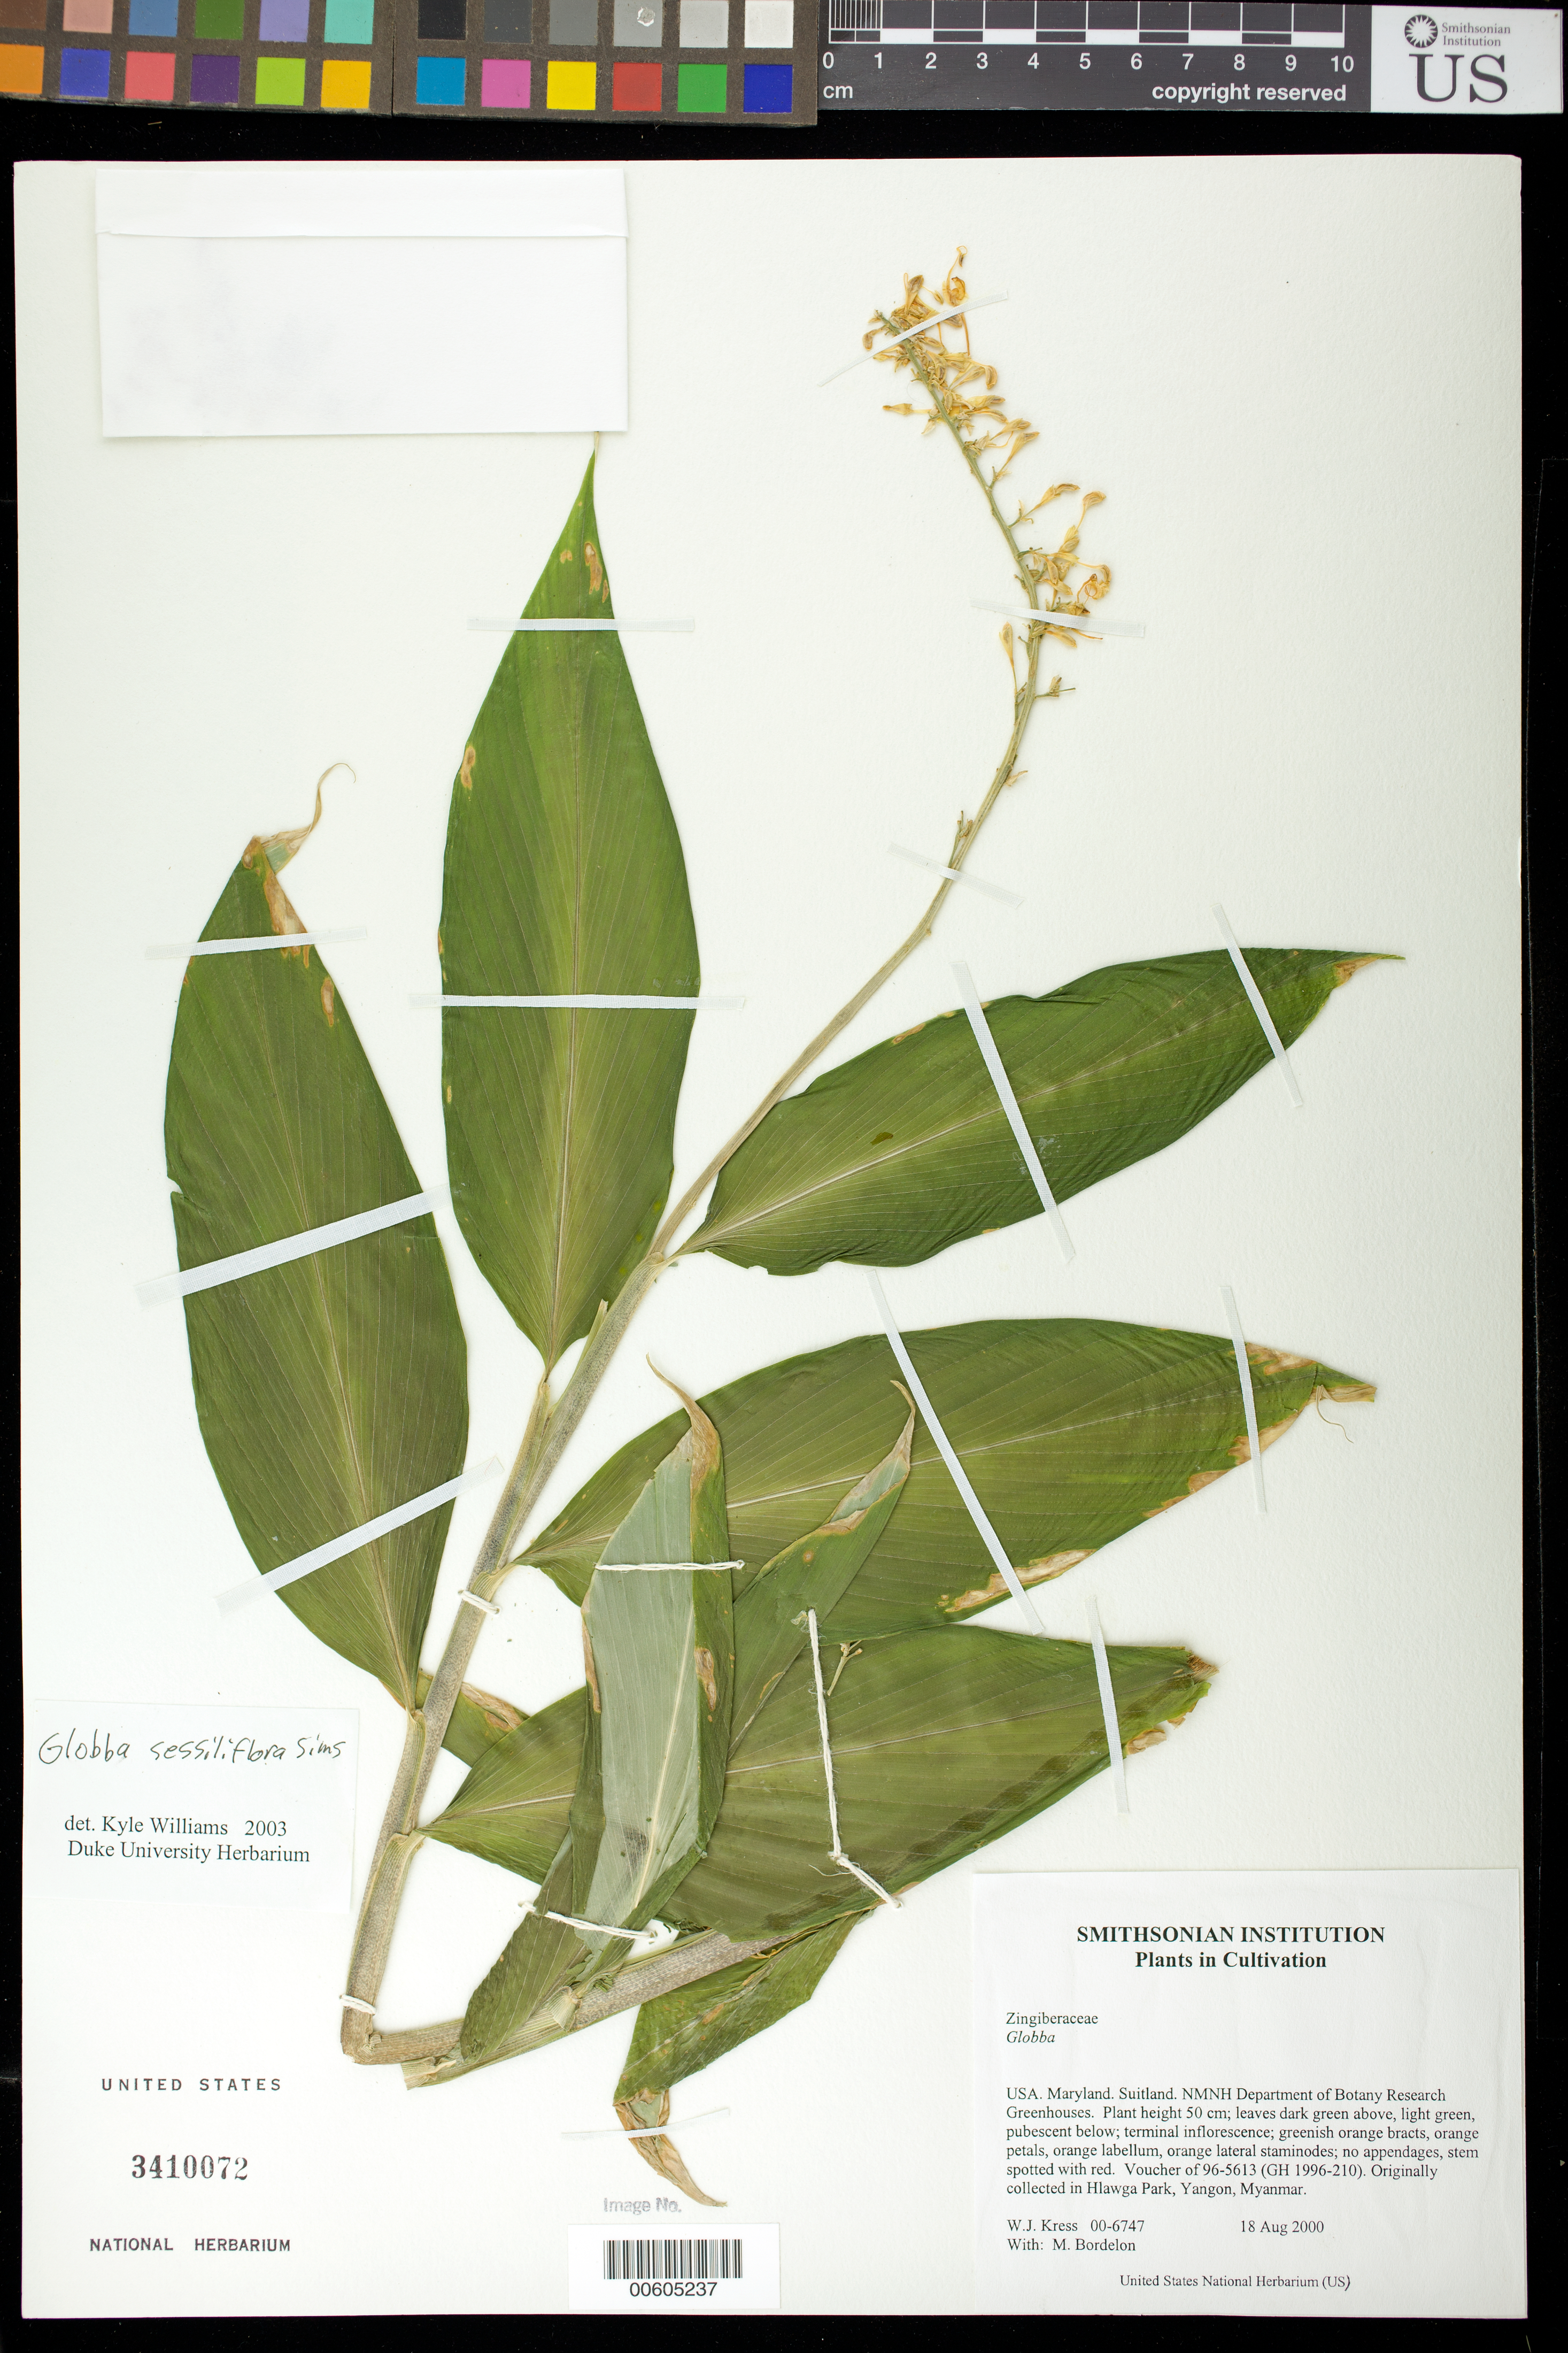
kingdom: Plantae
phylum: Tracheophyta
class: Liliopsida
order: Zingiberales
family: Zingiberaceae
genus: Globba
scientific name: Globba sessiliflora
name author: Sims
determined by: Williams, K. J.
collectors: W. J. Kress & M. Bordelon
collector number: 00-6747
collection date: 2000-08-18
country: United States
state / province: Maryland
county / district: Prince George's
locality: NMNH Botany Research Greenhouses. Suitland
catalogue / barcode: US 3410072